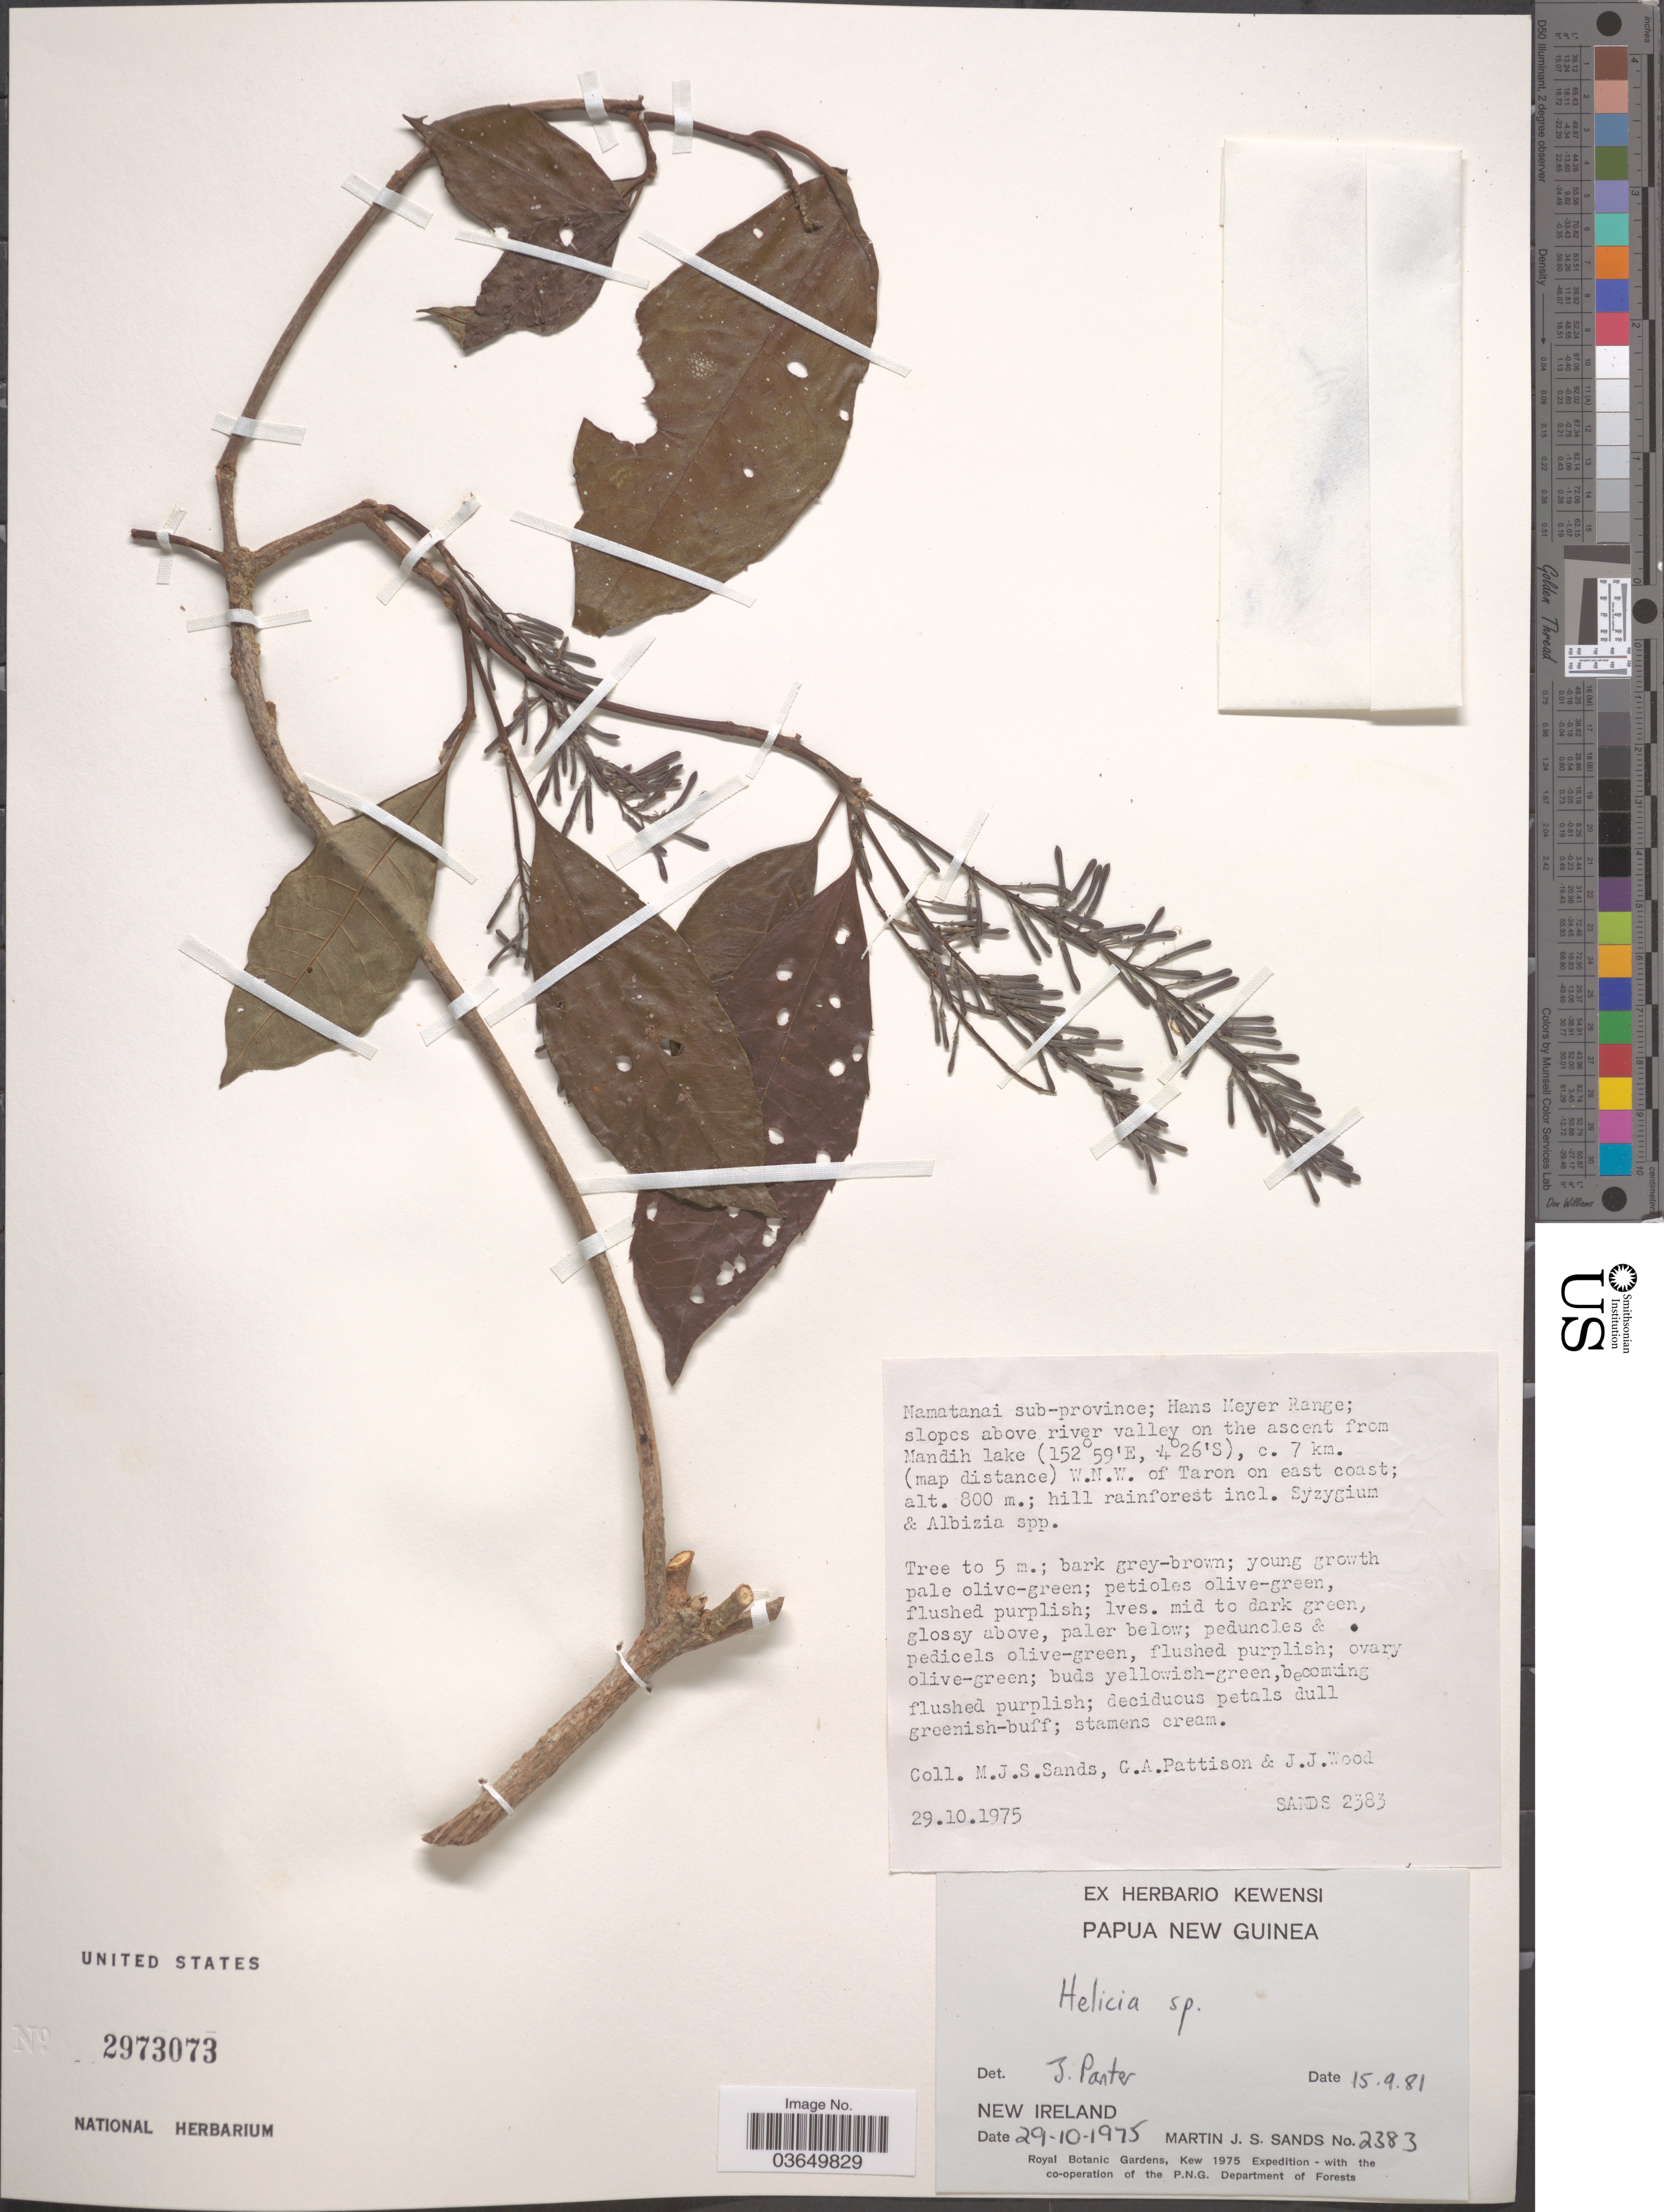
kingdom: Plantae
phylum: Tracheophyta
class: Magnoliopsida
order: Proteales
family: Proteaceae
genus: Helicia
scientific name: Helicia sp.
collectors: M. Sands, G. Pattison & J. Wood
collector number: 2383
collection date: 1975-10-29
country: Papua New Guinea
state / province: New Ireland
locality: Namatanai sub-province; Hans Meyer Range; slopes above river valley on the ascent from Mandih lake, c. 7 km. (map distance) W.N.W. of Taron on east coast. New Guinea.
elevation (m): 800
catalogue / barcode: US 2973073